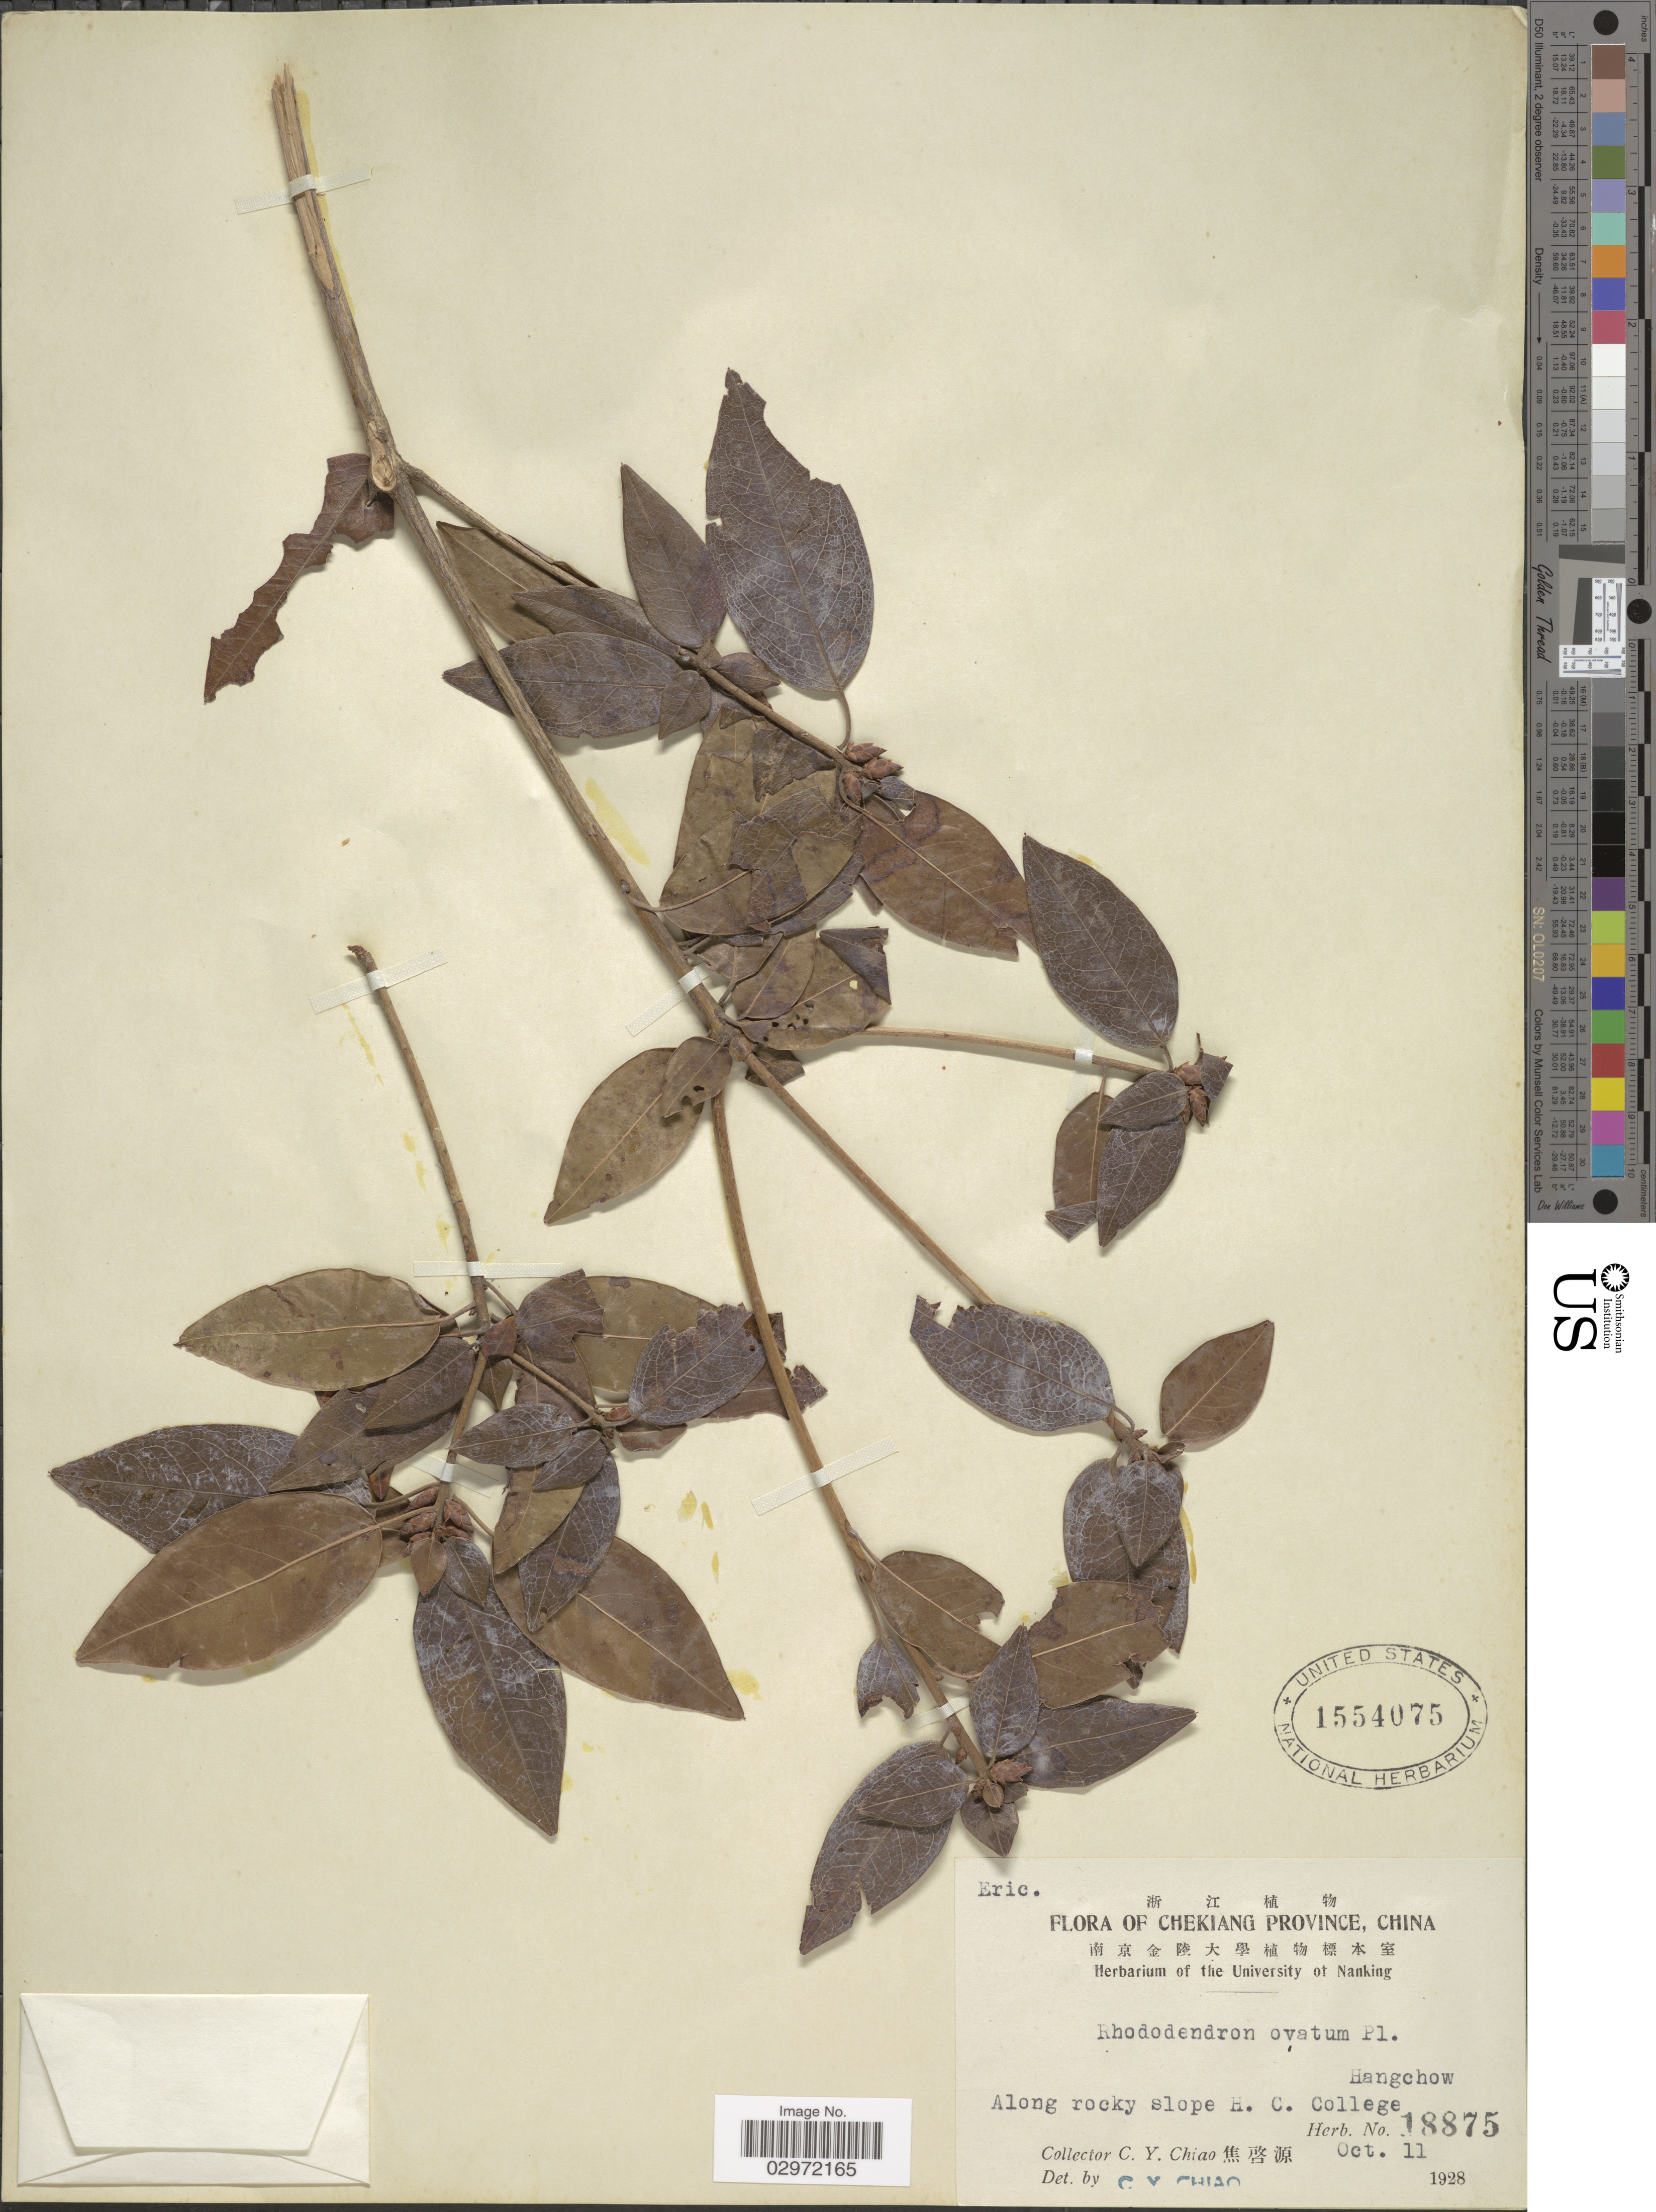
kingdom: Plantae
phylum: Tracheophyta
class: Magnoliopsida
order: Ericales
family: Ericaceae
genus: Rhododendron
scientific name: Rhododendron ovatum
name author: (Lindl.) Planch. ex Maxim.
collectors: C. Y. Chiao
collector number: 18875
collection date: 1928-10-11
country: China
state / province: Zhejiang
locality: Chekiang Province. Along rocky slope H.C. College Hanchow.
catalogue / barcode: US 1554075